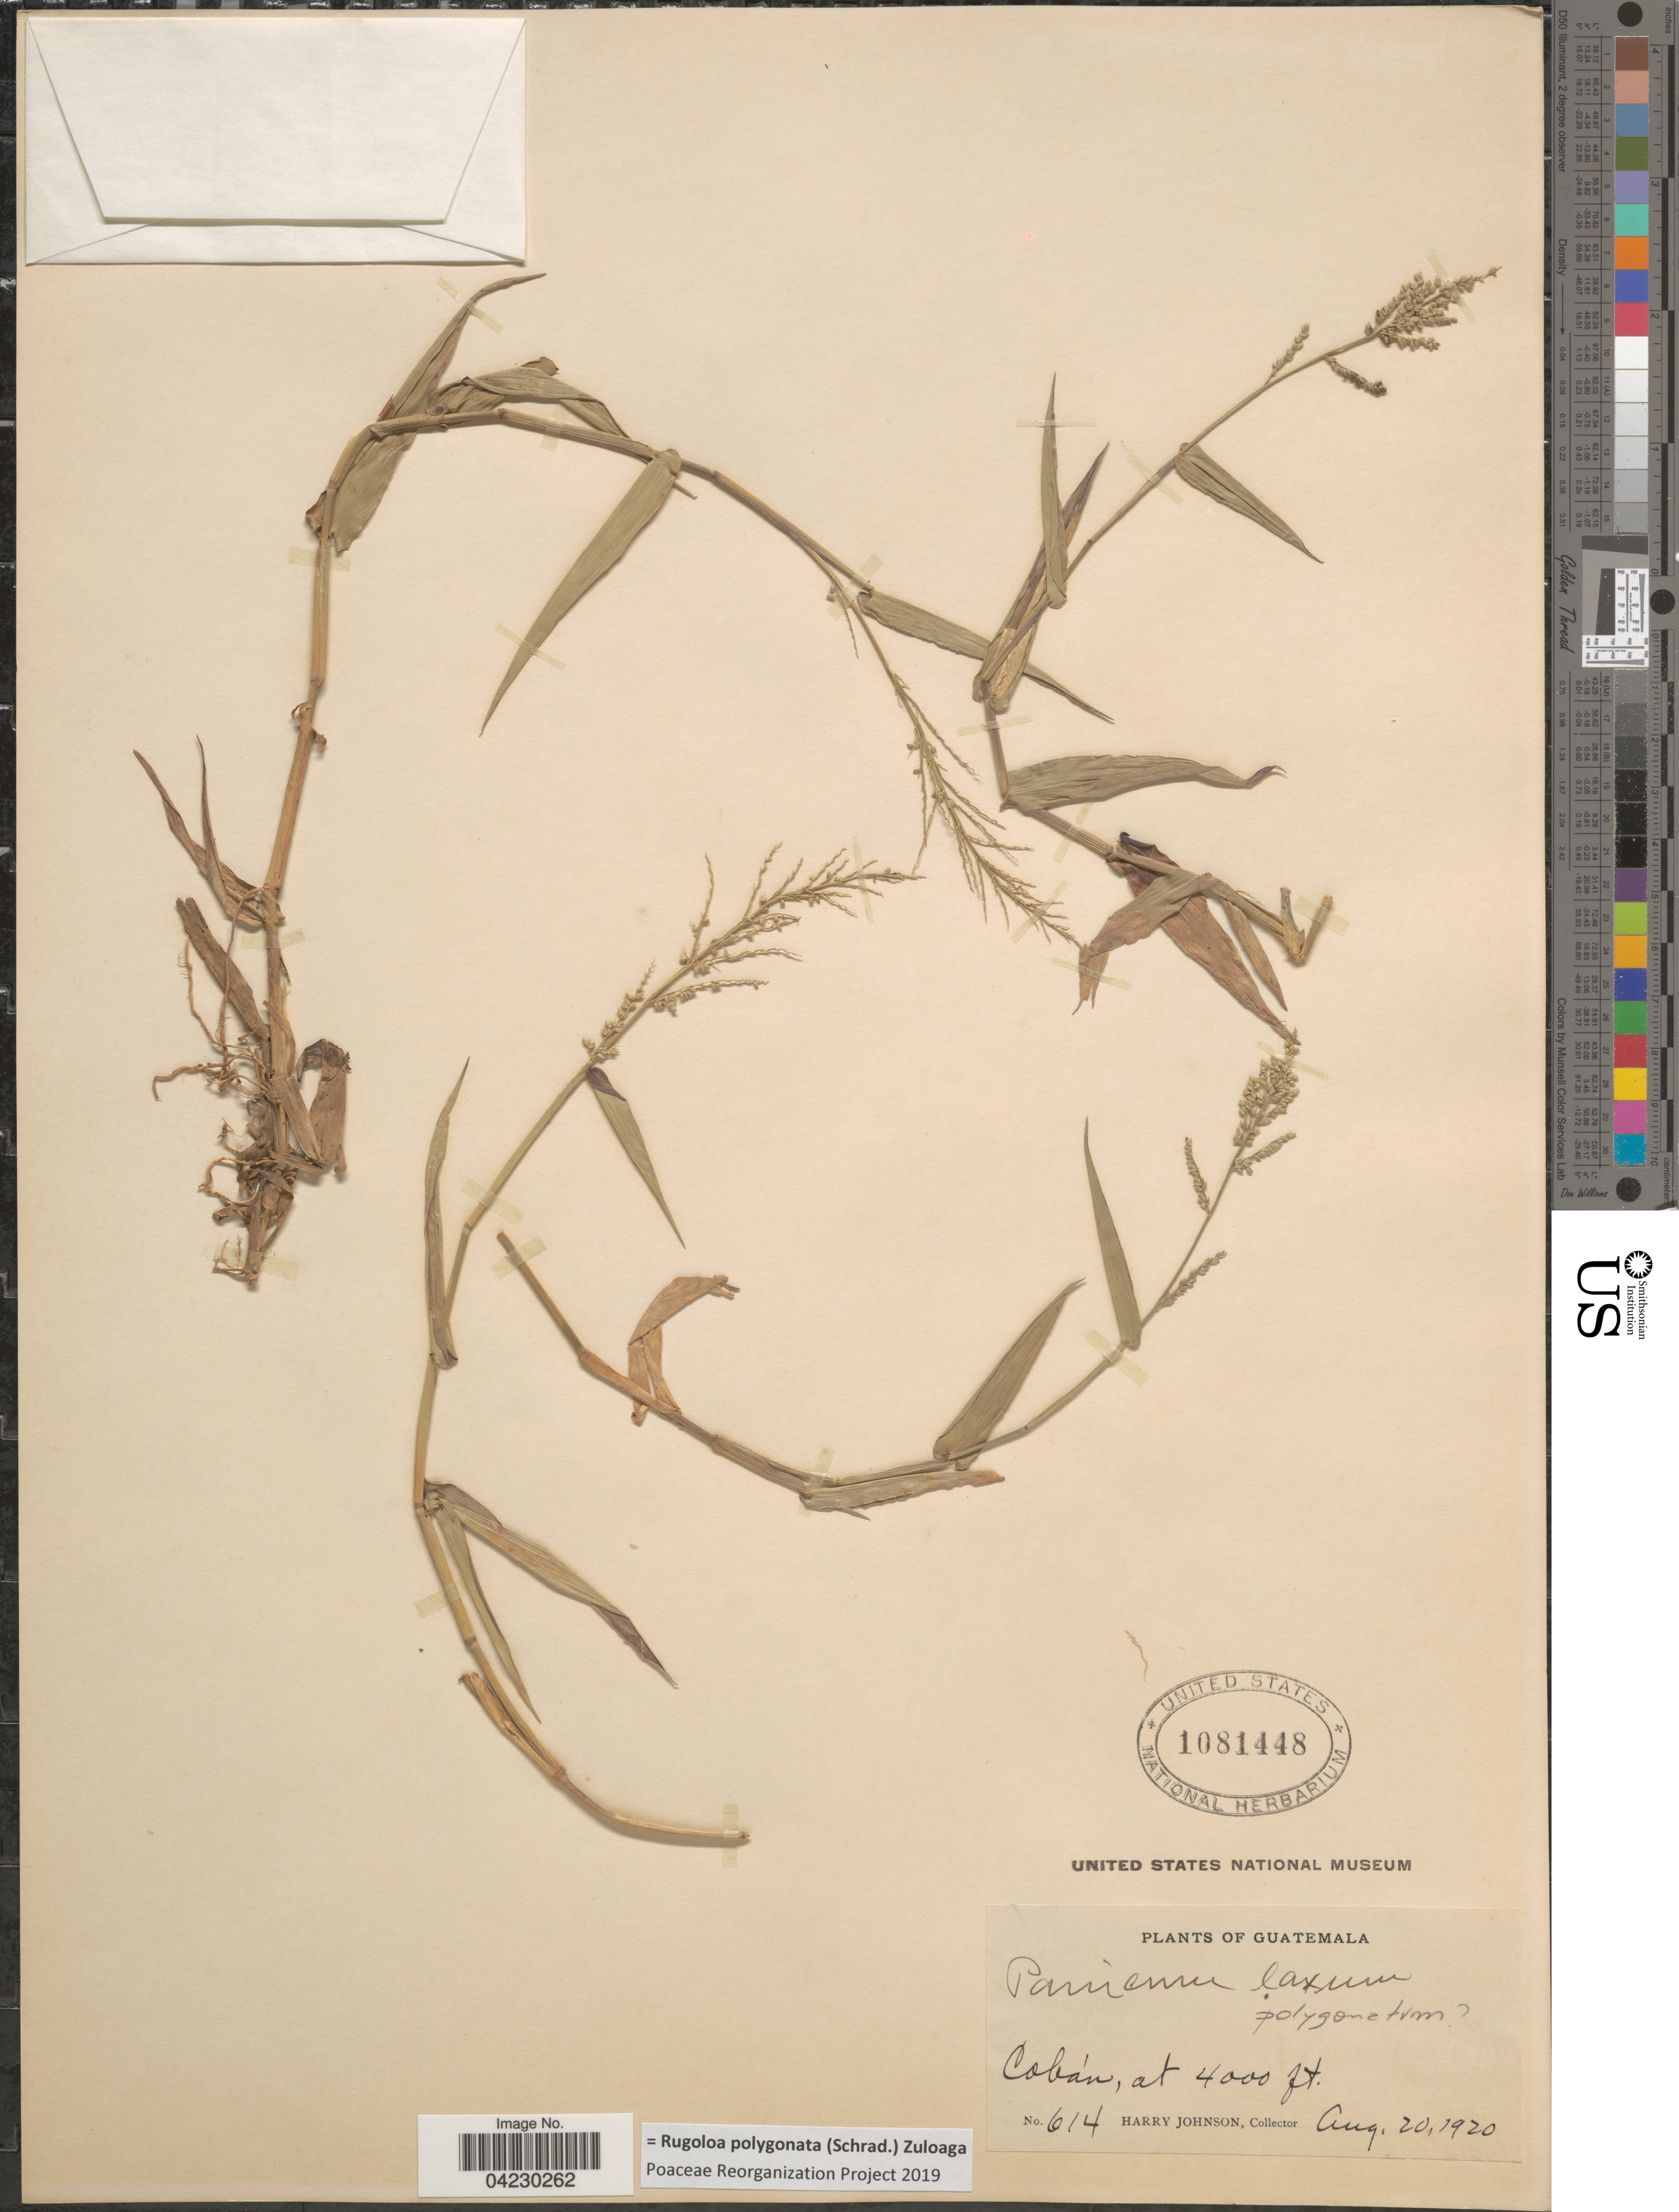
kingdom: Plantae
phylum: Tracheophyta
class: Liliopsida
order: Poales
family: Poaceae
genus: Rugoloa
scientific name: Rugoloa polygonata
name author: (Schrad.) Zuloaga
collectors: H. Johnson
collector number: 614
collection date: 1920-08-20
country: Guatemala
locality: Cobán.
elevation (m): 1219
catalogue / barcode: US 1081448